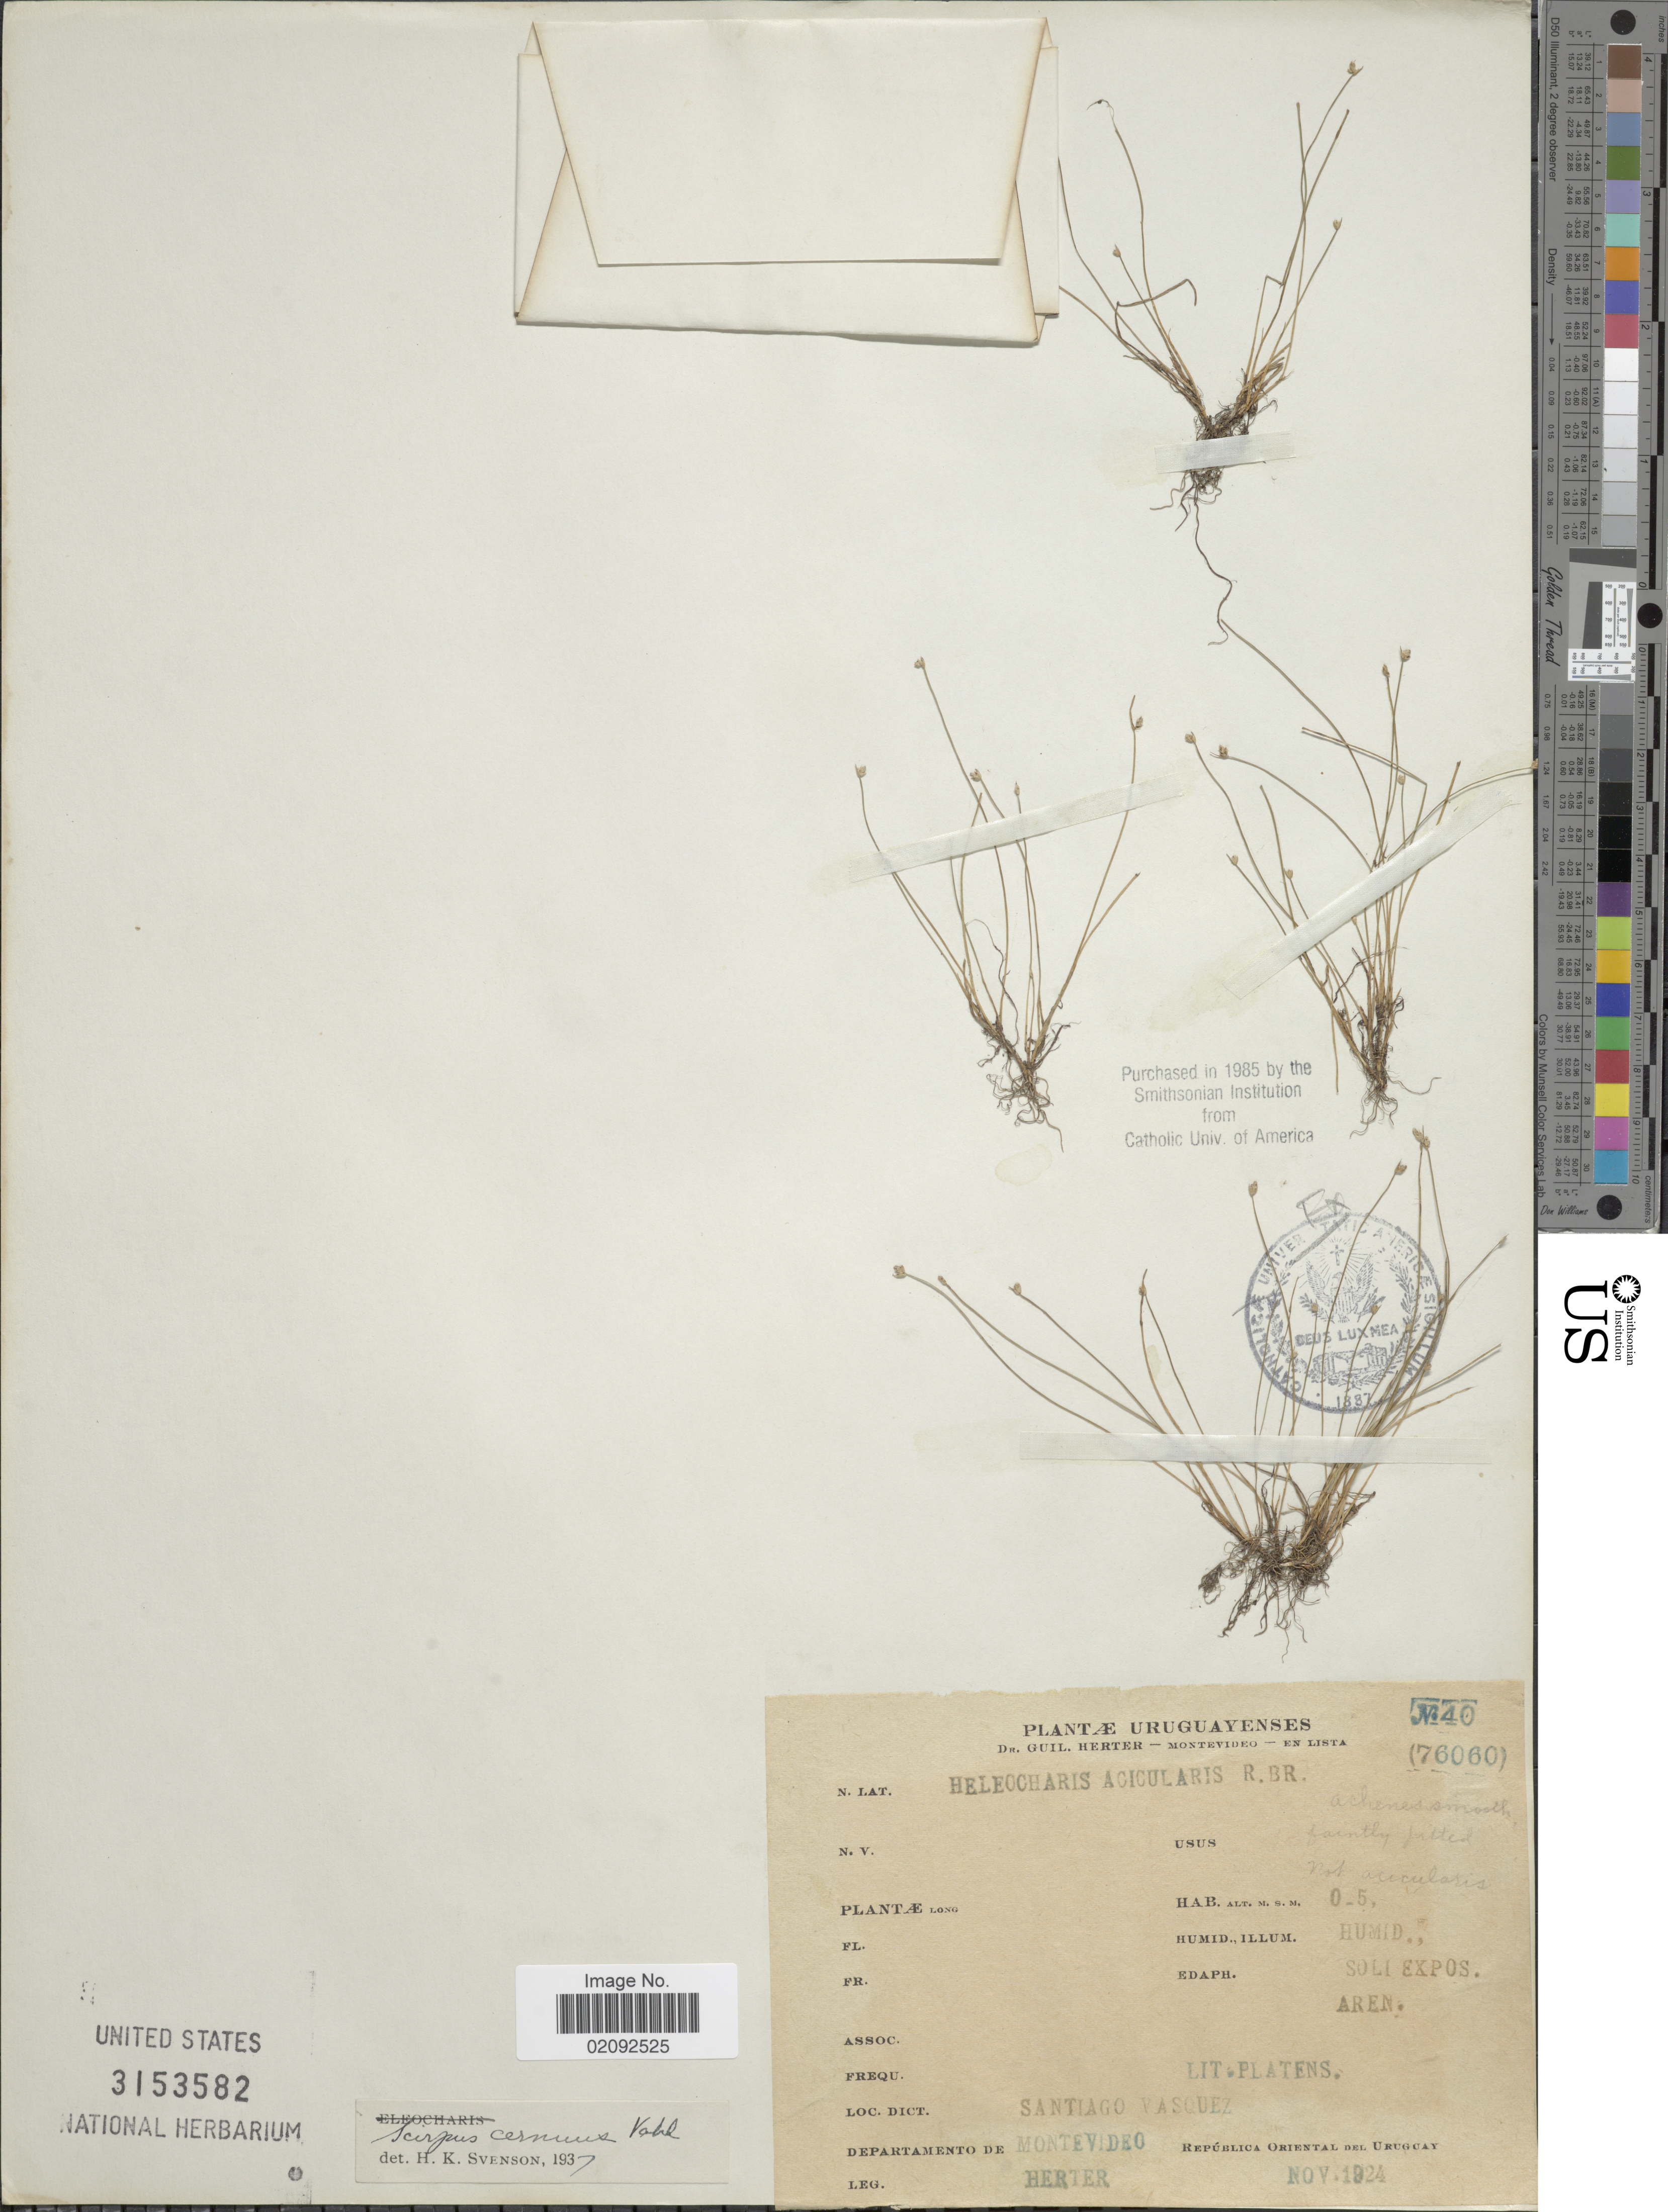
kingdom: Plantae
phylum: Tracheophyta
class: Liliopsida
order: Poales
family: Cyperaceae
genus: Isolepis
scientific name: Isolepis cernua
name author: (Vahl) Roem. & Schult.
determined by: Strong, Mark T., (BOT), Smithsonian Institution - National Museum of Natural History (UNITED STATES)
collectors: G. Herter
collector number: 40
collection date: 1924-11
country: Uruguay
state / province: Montevideo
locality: Santiago Vasquez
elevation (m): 0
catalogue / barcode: US 3153582